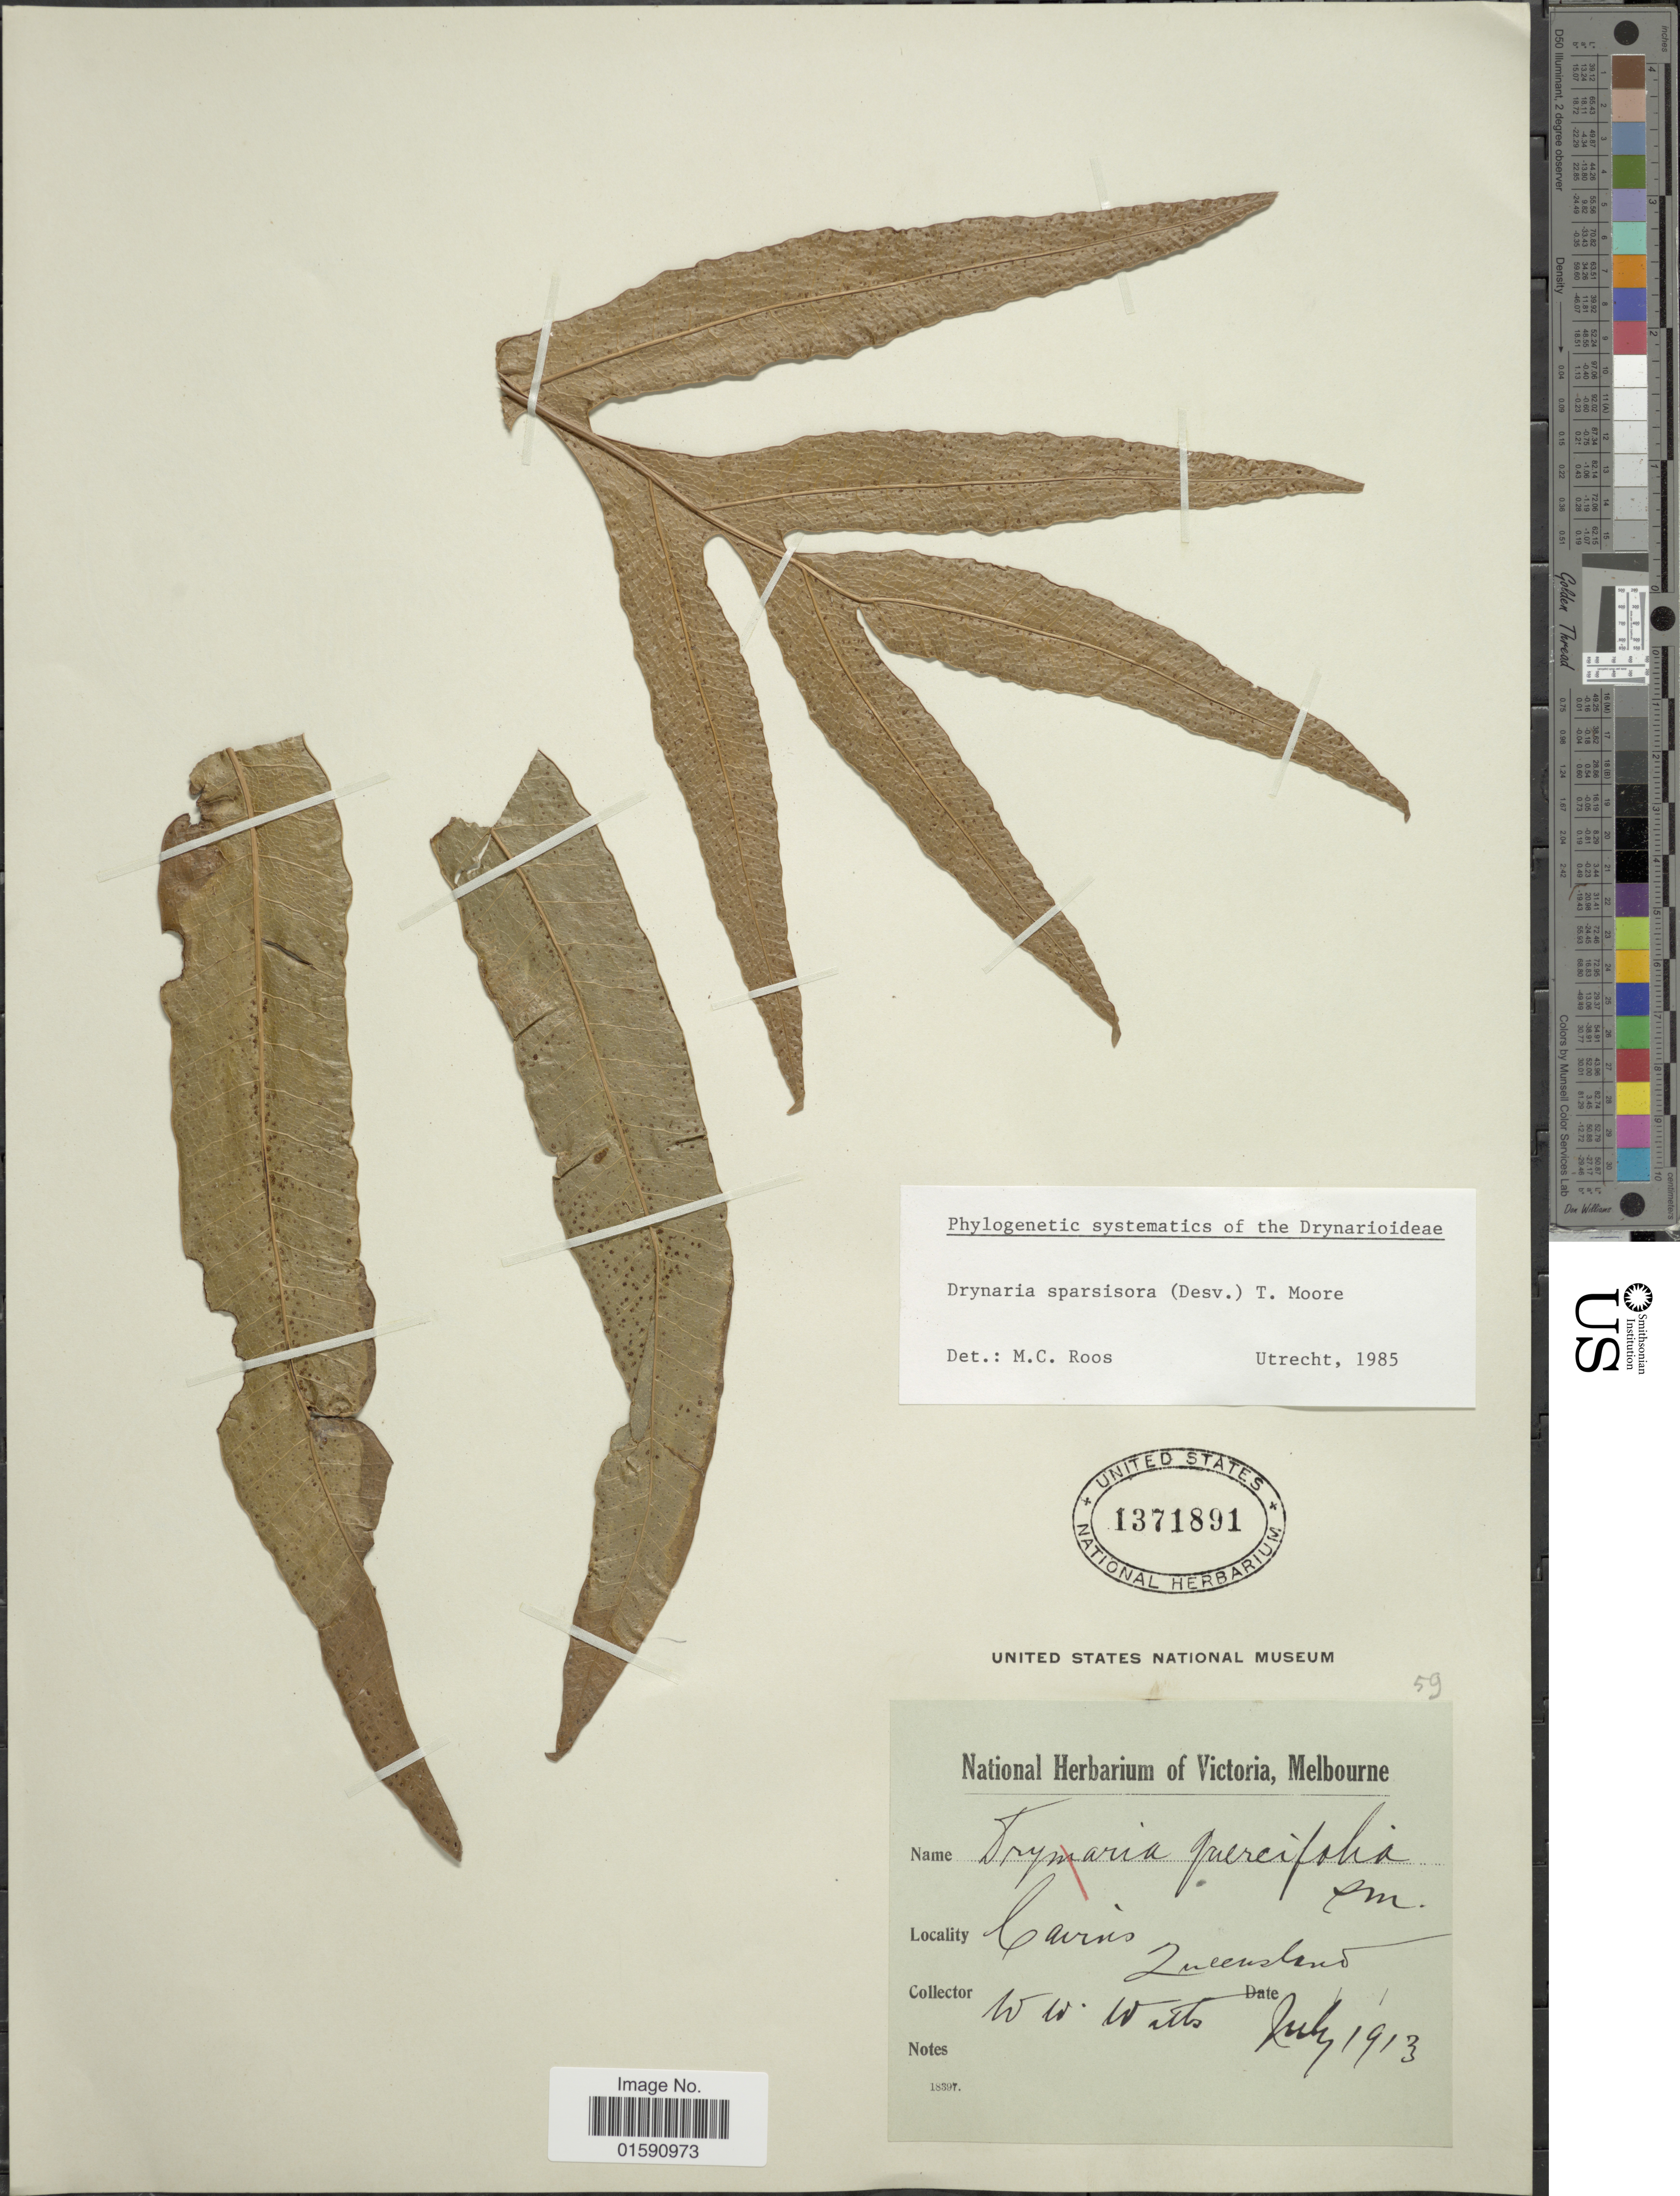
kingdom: Plantae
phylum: Tracheophyta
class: Polypodiopsida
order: Polypodiales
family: Polypodiaceae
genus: Drynaria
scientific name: Drynaria sparsisora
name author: (Desu.) T. Moore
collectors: W. W. Watts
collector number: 59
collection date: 1913-07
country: Australia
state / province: Queensland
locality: Victoria, Melbourne, Carnis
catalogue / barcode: US 1371891